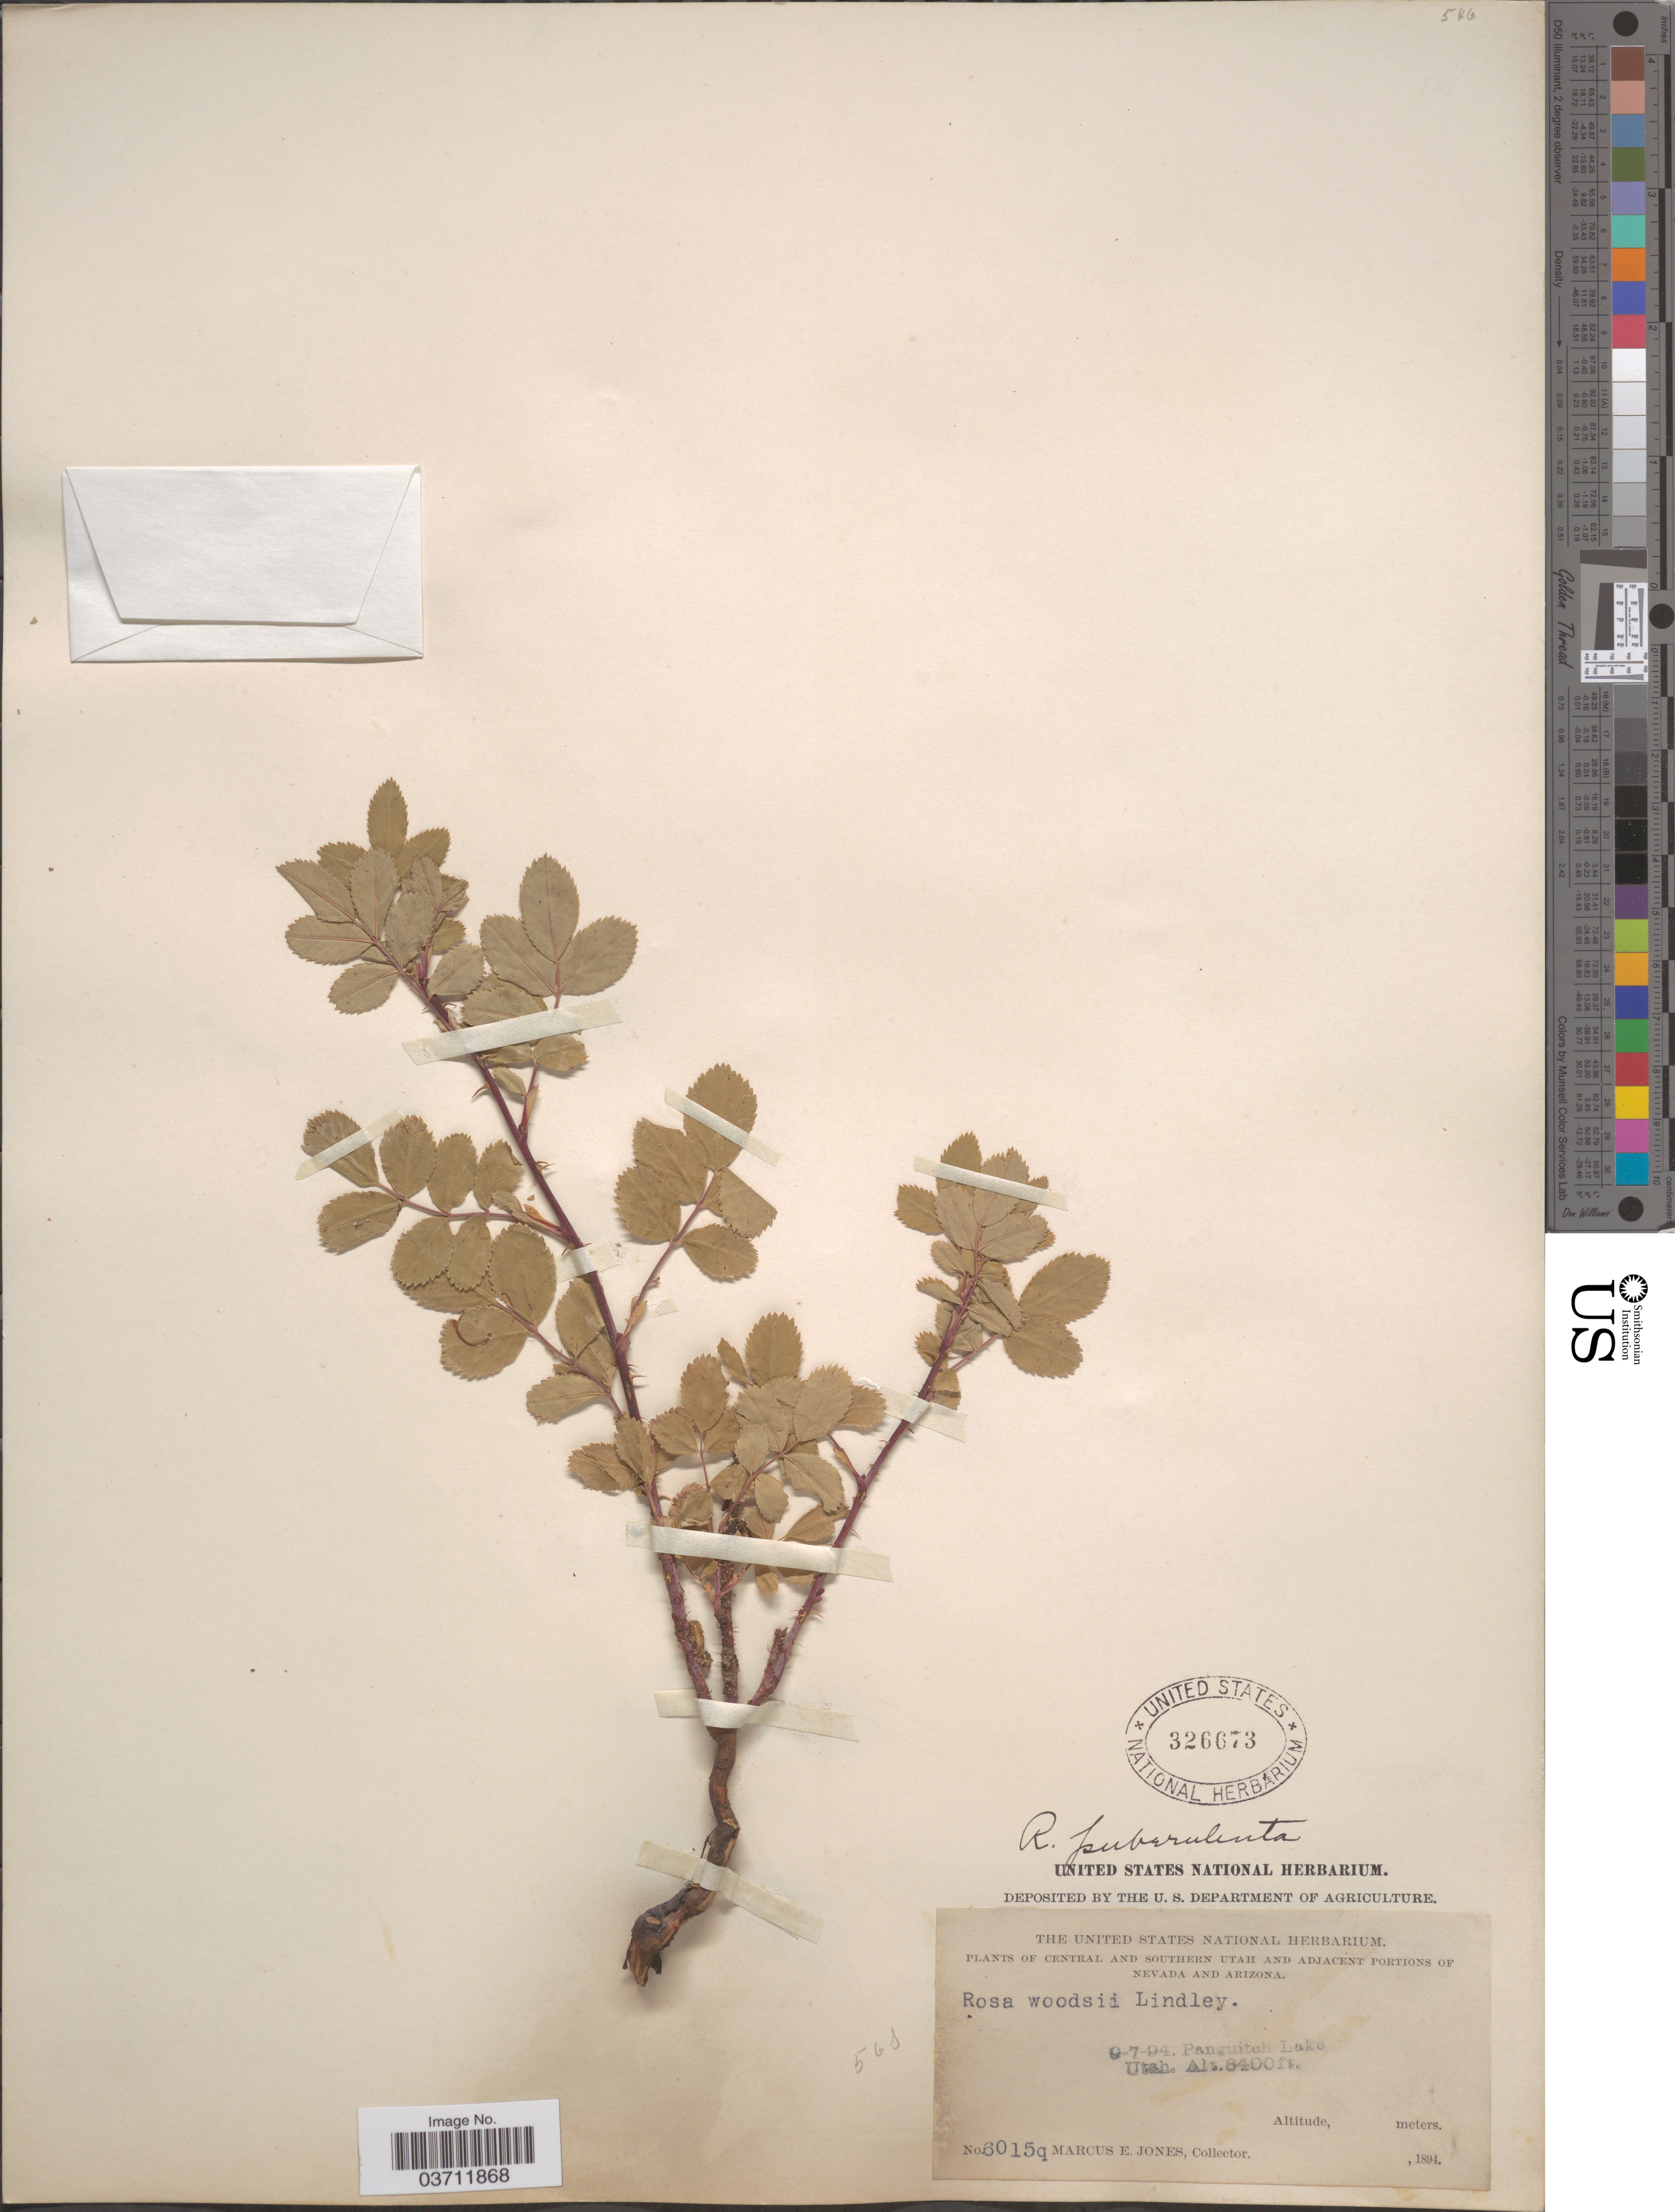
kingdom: Plantae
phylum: Tracheophyta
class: Magnoliopsida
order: Rosales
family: Rosaceae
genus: Rosa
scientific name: Rosa puberulenta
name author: Rydb.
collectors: M. E. Jones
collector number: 9015q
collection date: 1894-09-07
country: United States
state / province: Utah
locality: Central and Southern Utah. Panguitch Lake.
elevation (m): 2560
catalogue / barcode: US 326673